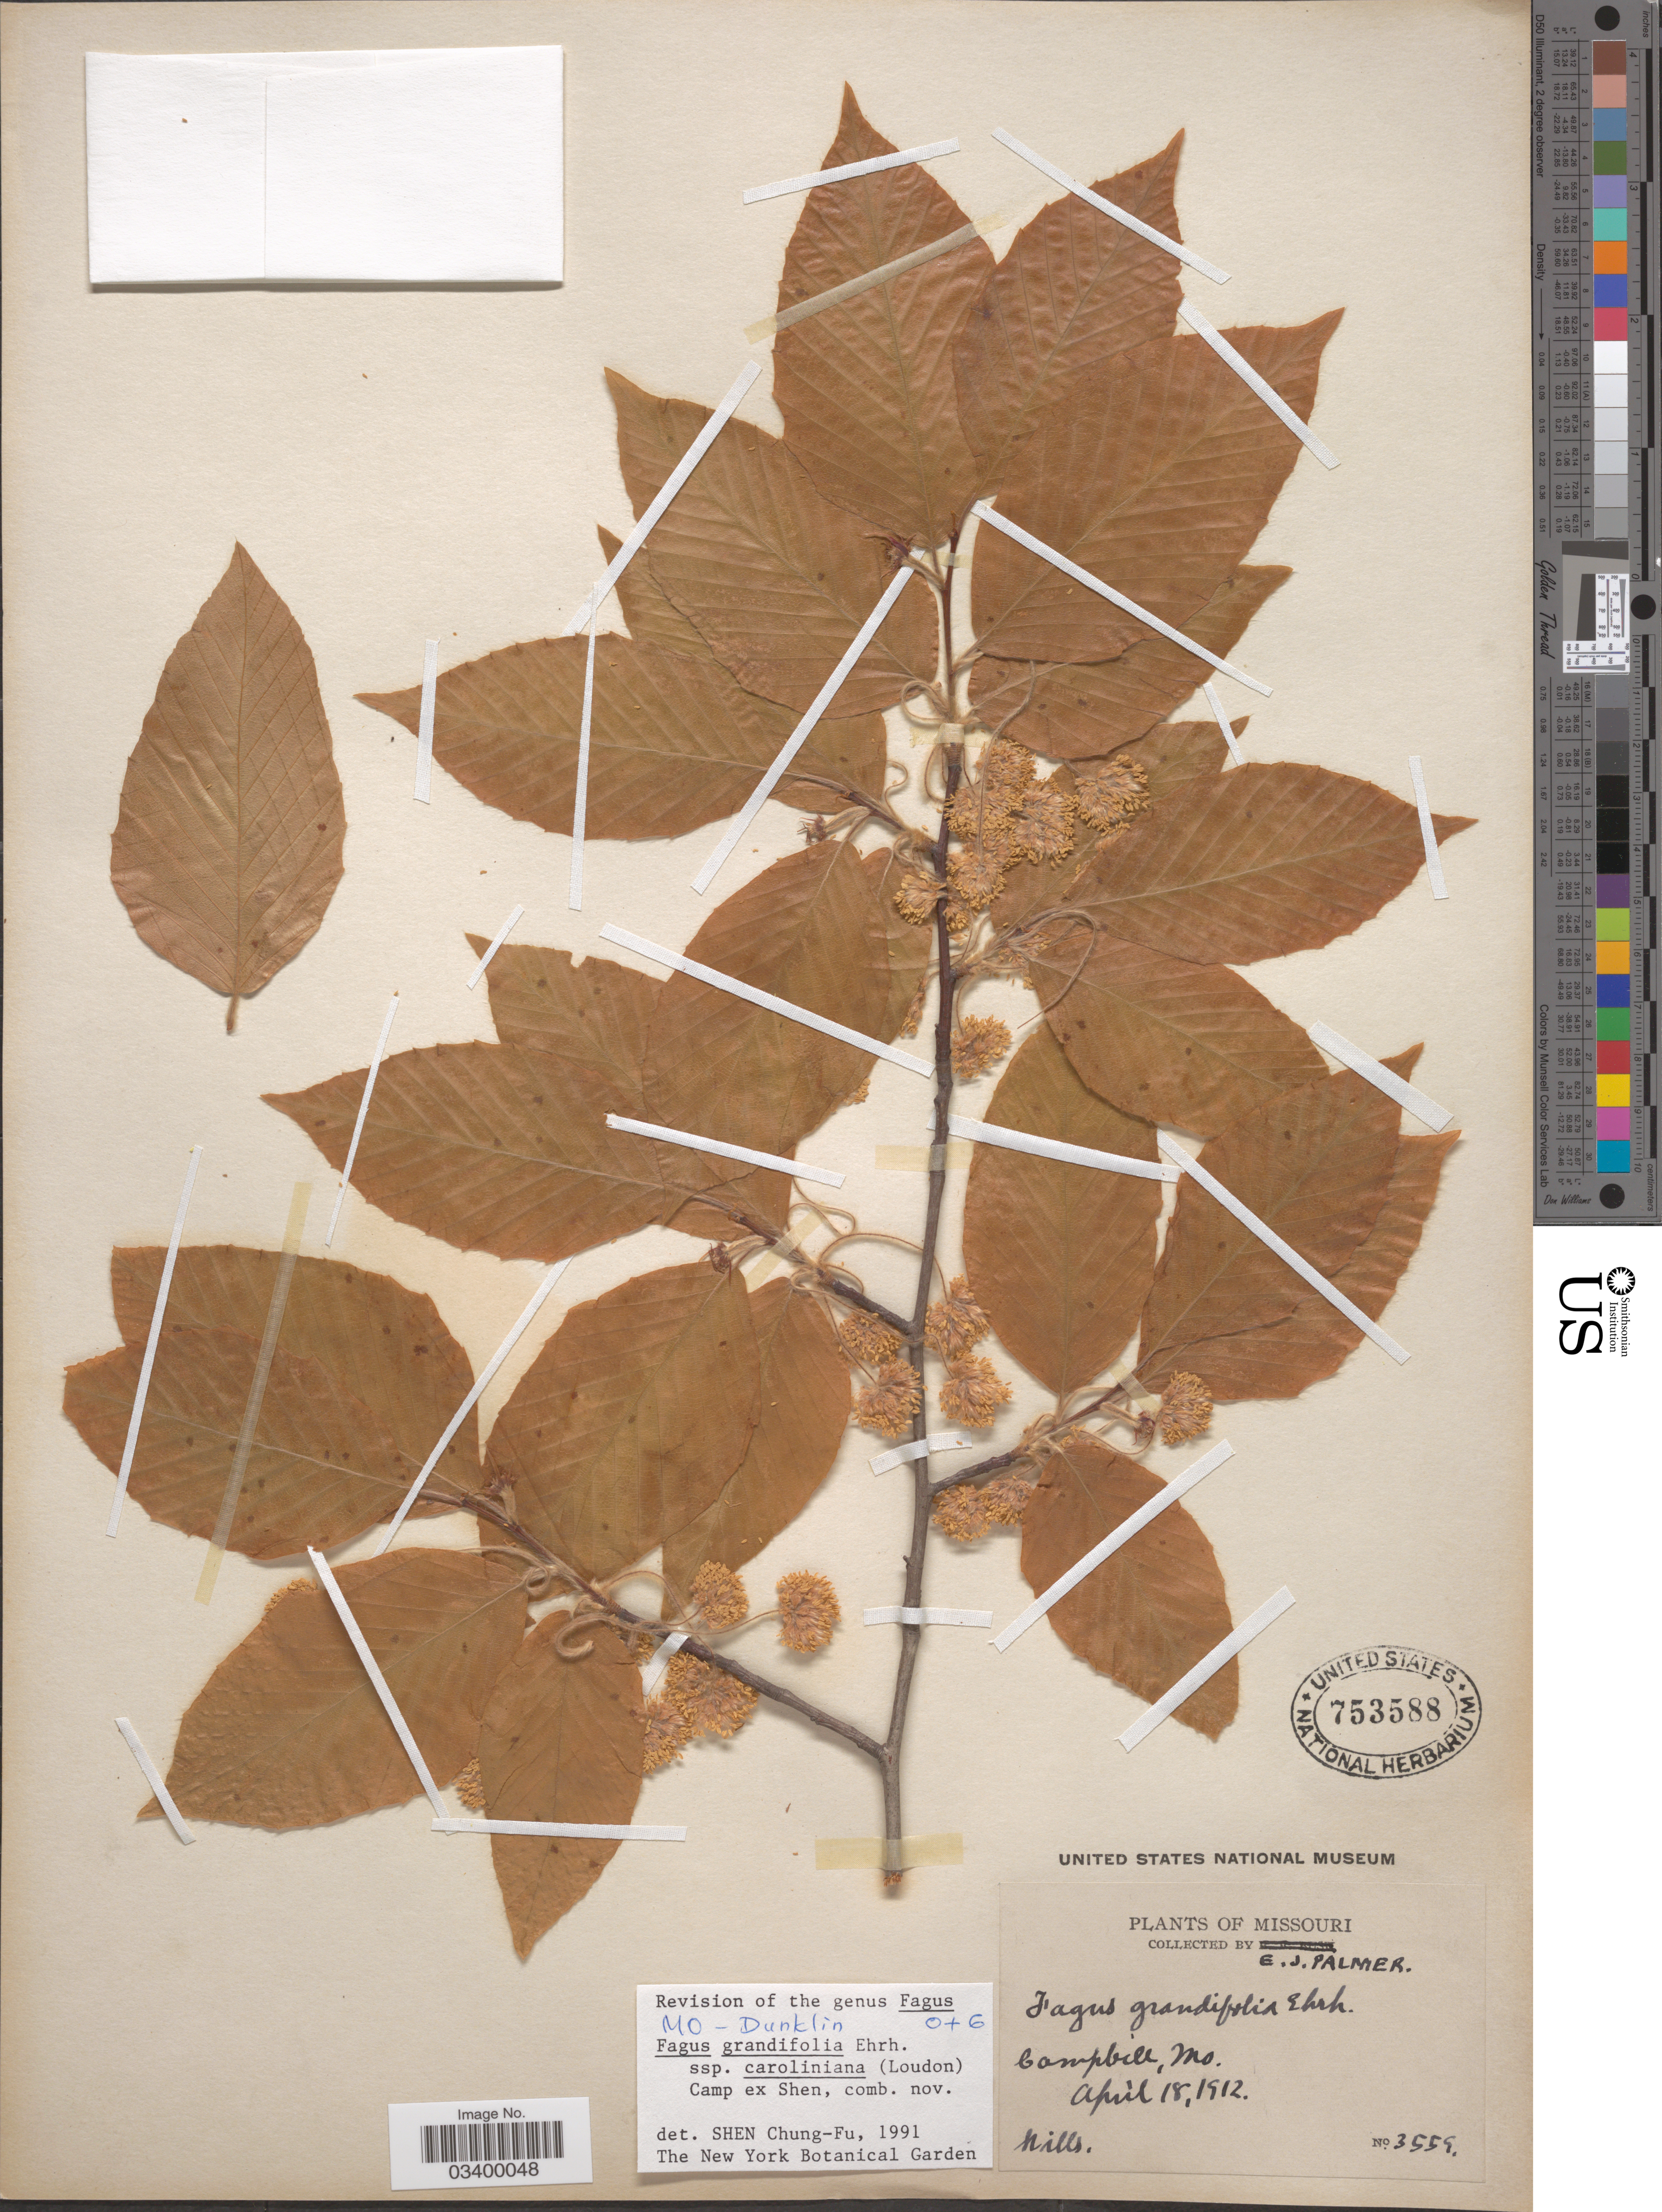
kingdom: Plantae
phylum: Tracheophyta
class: Magnoliopsida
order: Fagales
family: Fagaceae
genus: Fagus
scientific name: Fagus grandifolia subsp. caroliniana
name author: (Loudon) Fernald & Rehder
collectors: E. J. Palmer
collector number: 3559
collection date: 1912-04-18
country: United States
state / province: Missouri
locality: Campbell.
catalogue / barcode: US 753588